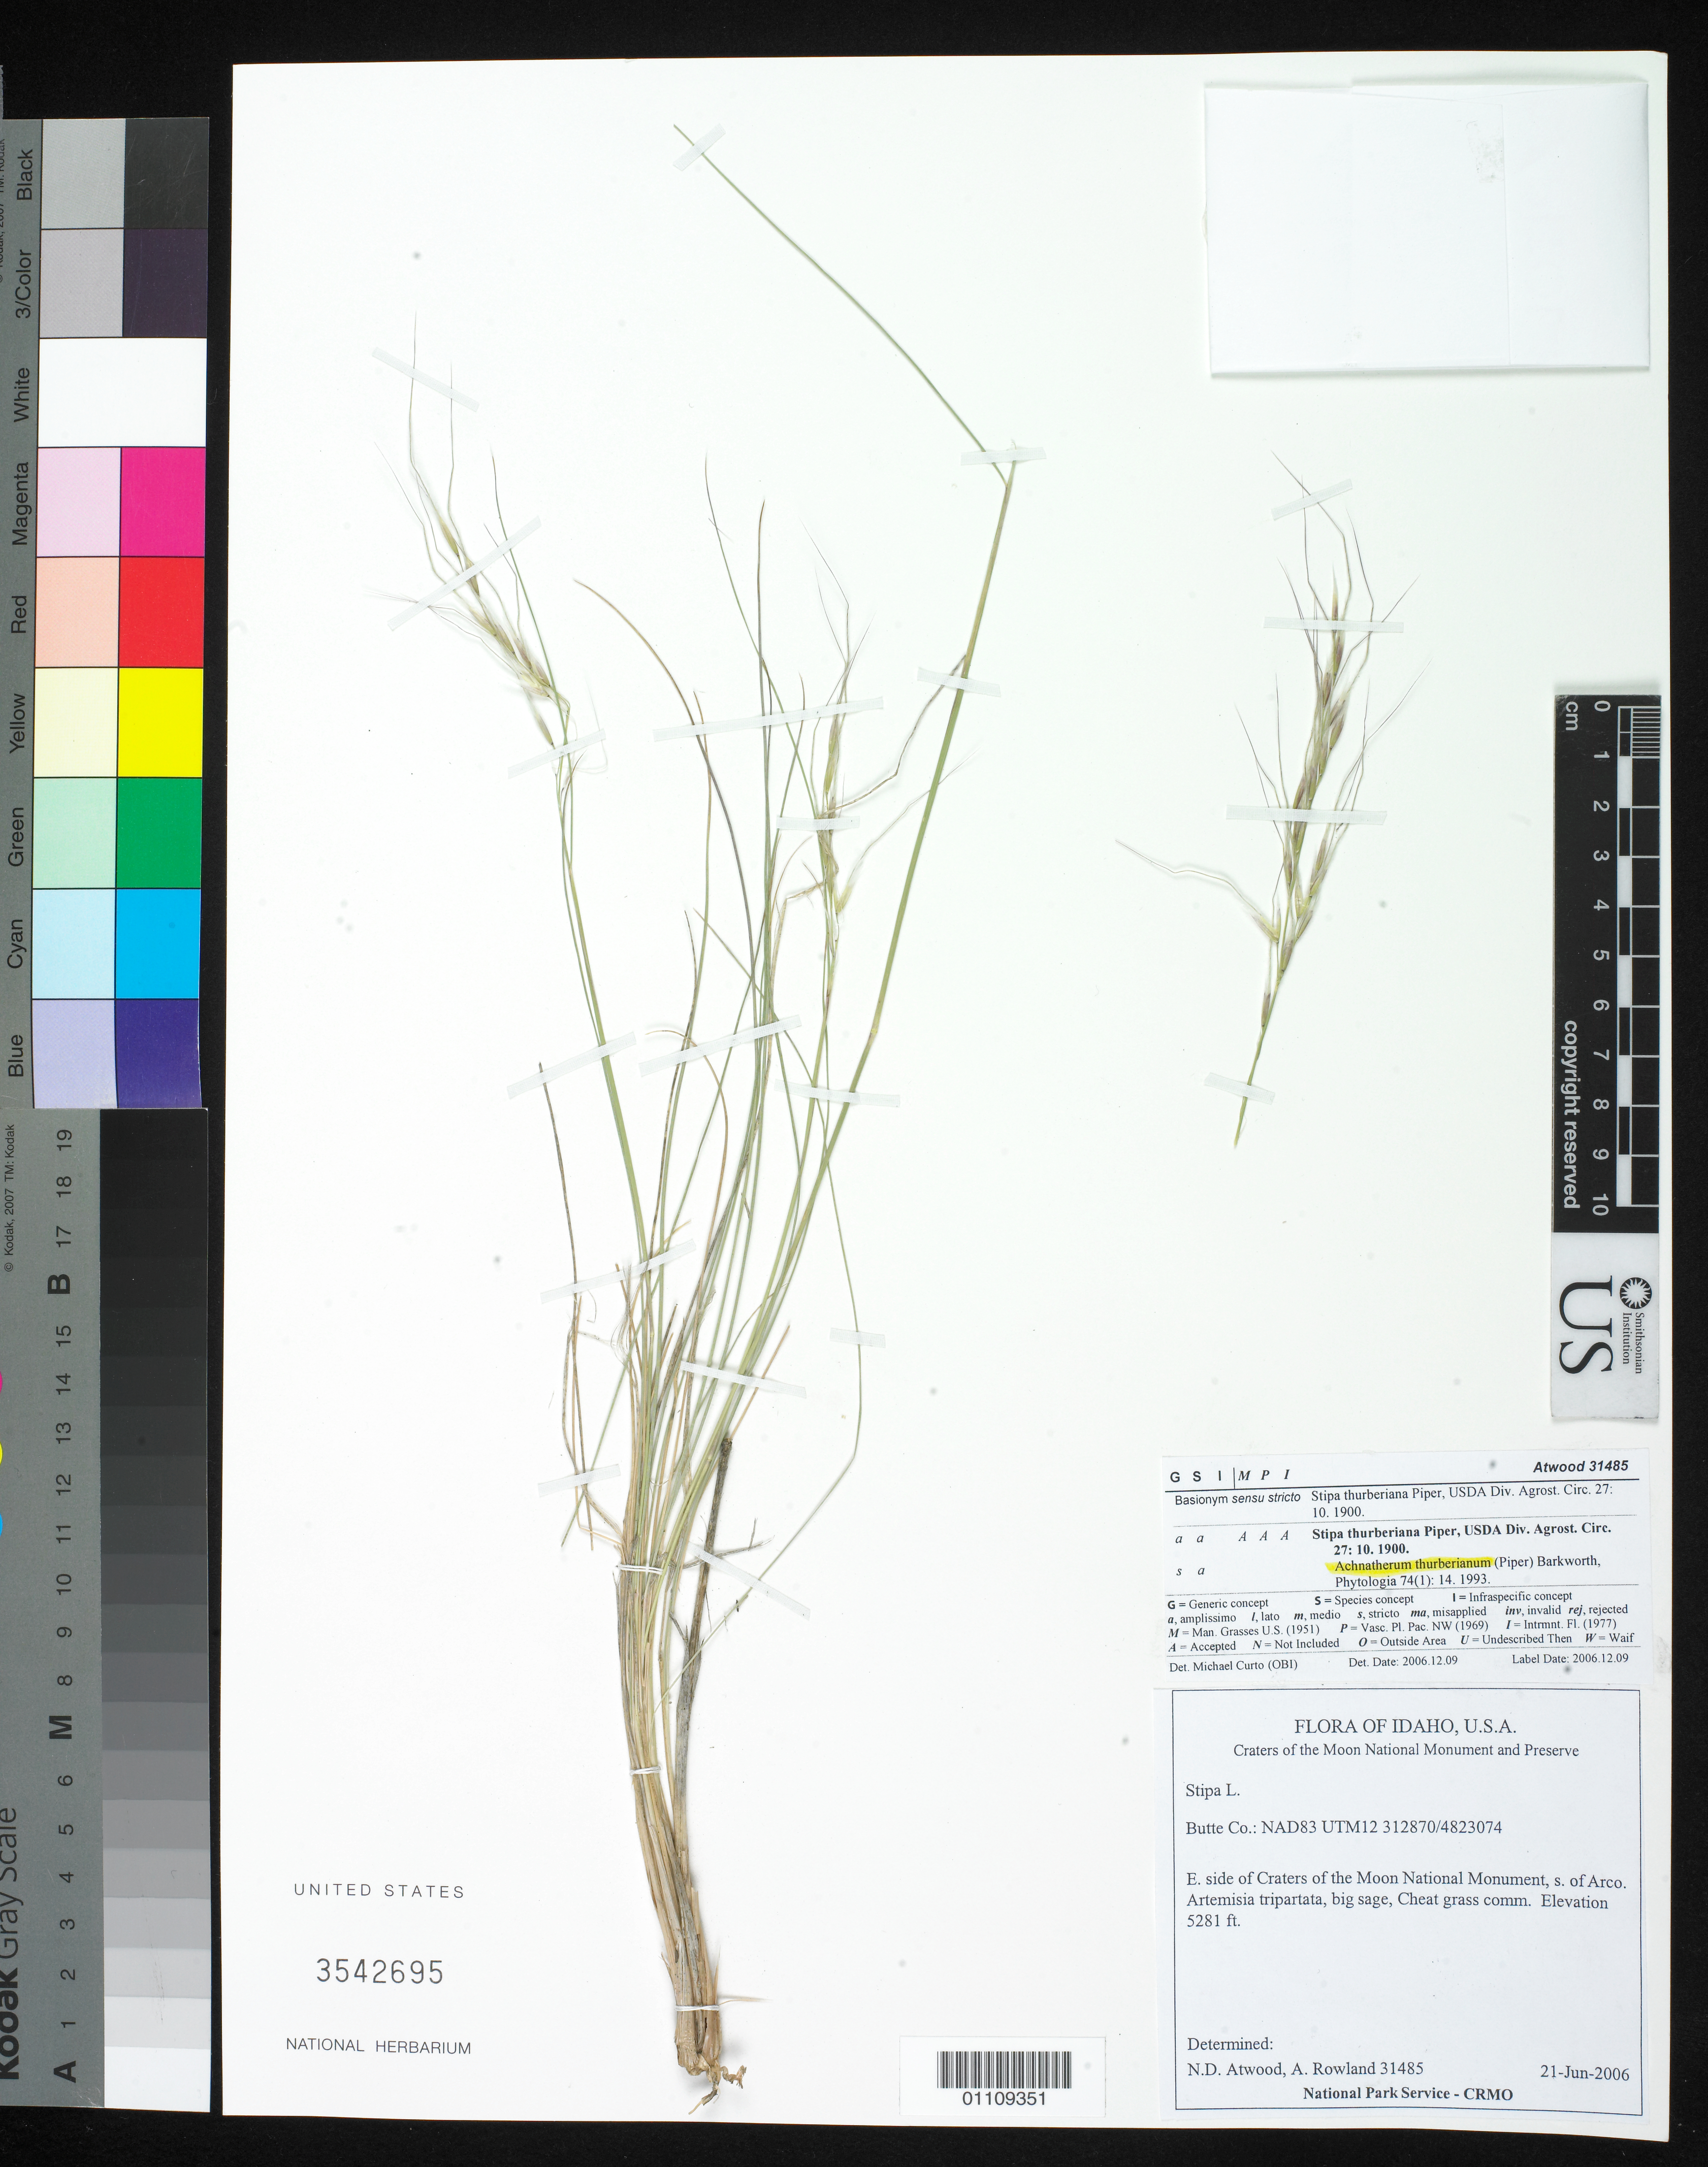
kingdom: Plantae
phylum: Tracheophyta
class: Liliopsida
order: Poales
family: Poaceae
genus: Eriocoma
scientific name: Eriocoma thurberiana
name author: (Piper) Romasch.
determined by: Poaceae Reorganization Project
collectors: N. Atwood & A. Rowland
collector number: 31485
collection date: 2006-06-21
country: United States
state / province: Idaho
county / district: Butte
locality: E. side of Carters of the Moon National Monument, S. of Arco. Artemisia tripartata.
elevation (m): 1610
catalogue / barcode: US 3542694